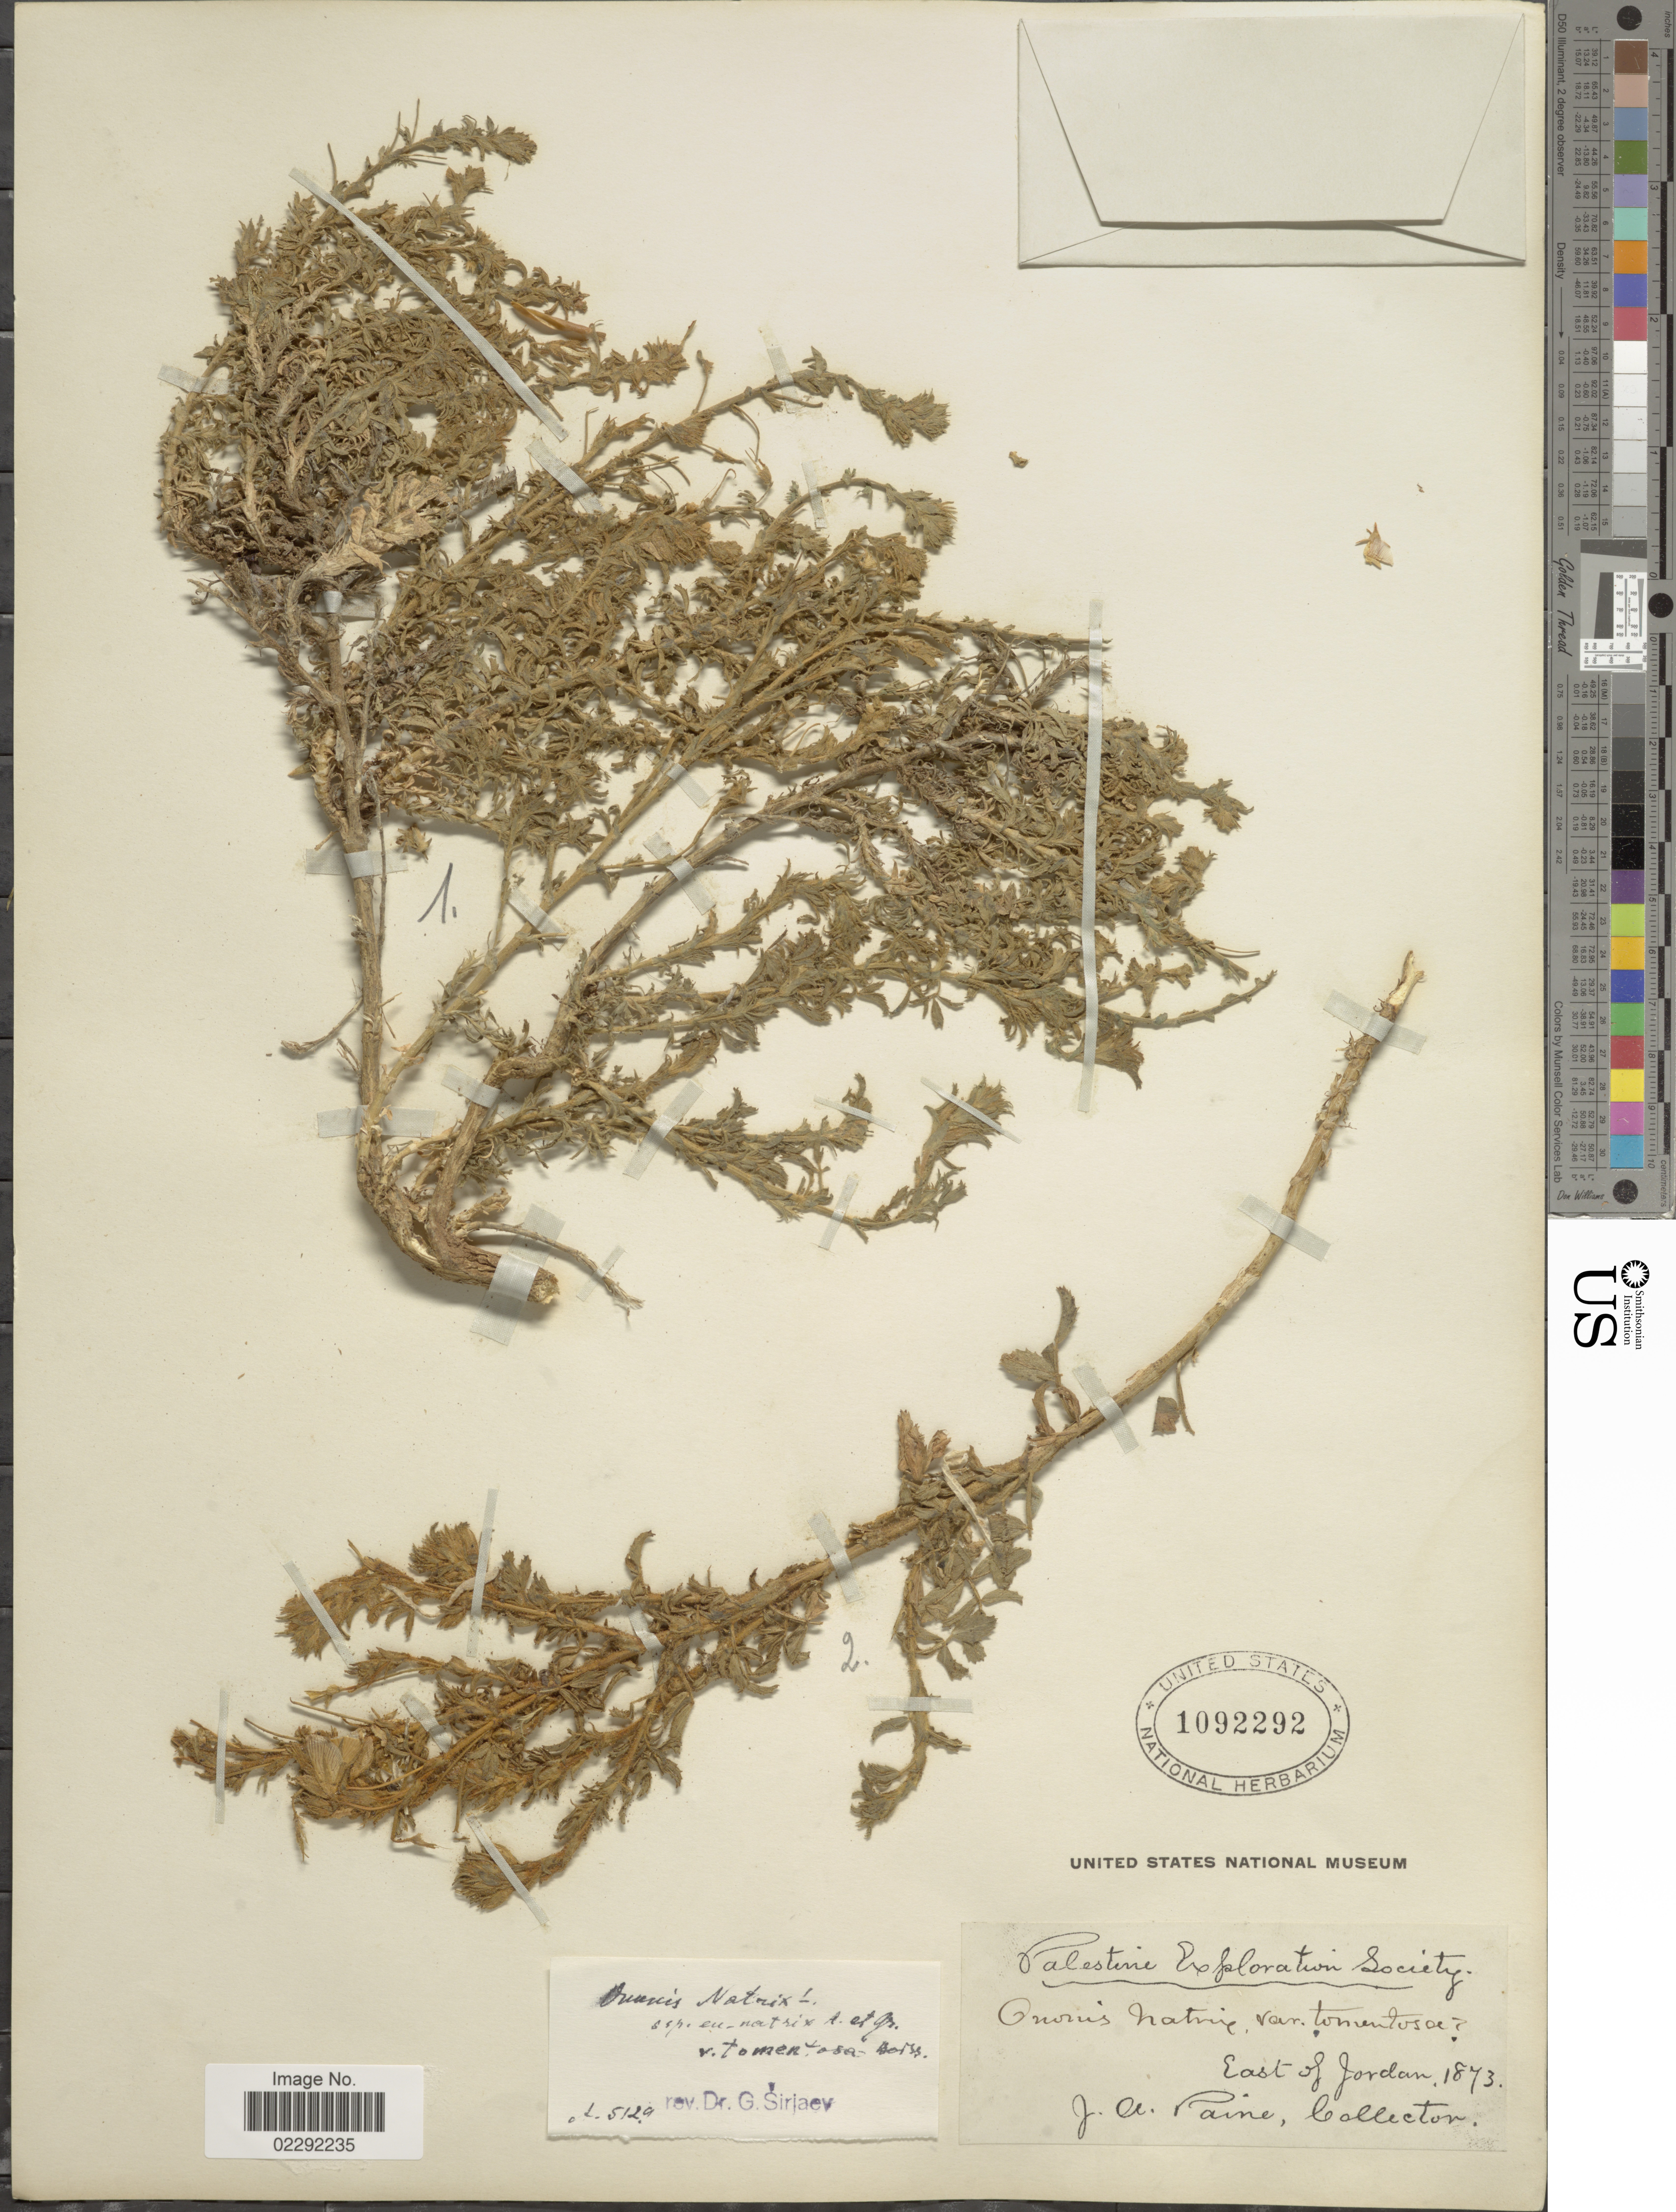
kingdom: Plantae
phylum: Tracheophyta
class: Magnoliopsida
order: Fabales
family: Fabaceae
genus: Ononis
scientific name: Ononis natrix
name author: L.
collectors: J. A. Paine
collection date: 1873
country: Jordan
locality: East of Jordan. Palestine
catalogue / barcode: US 1092292